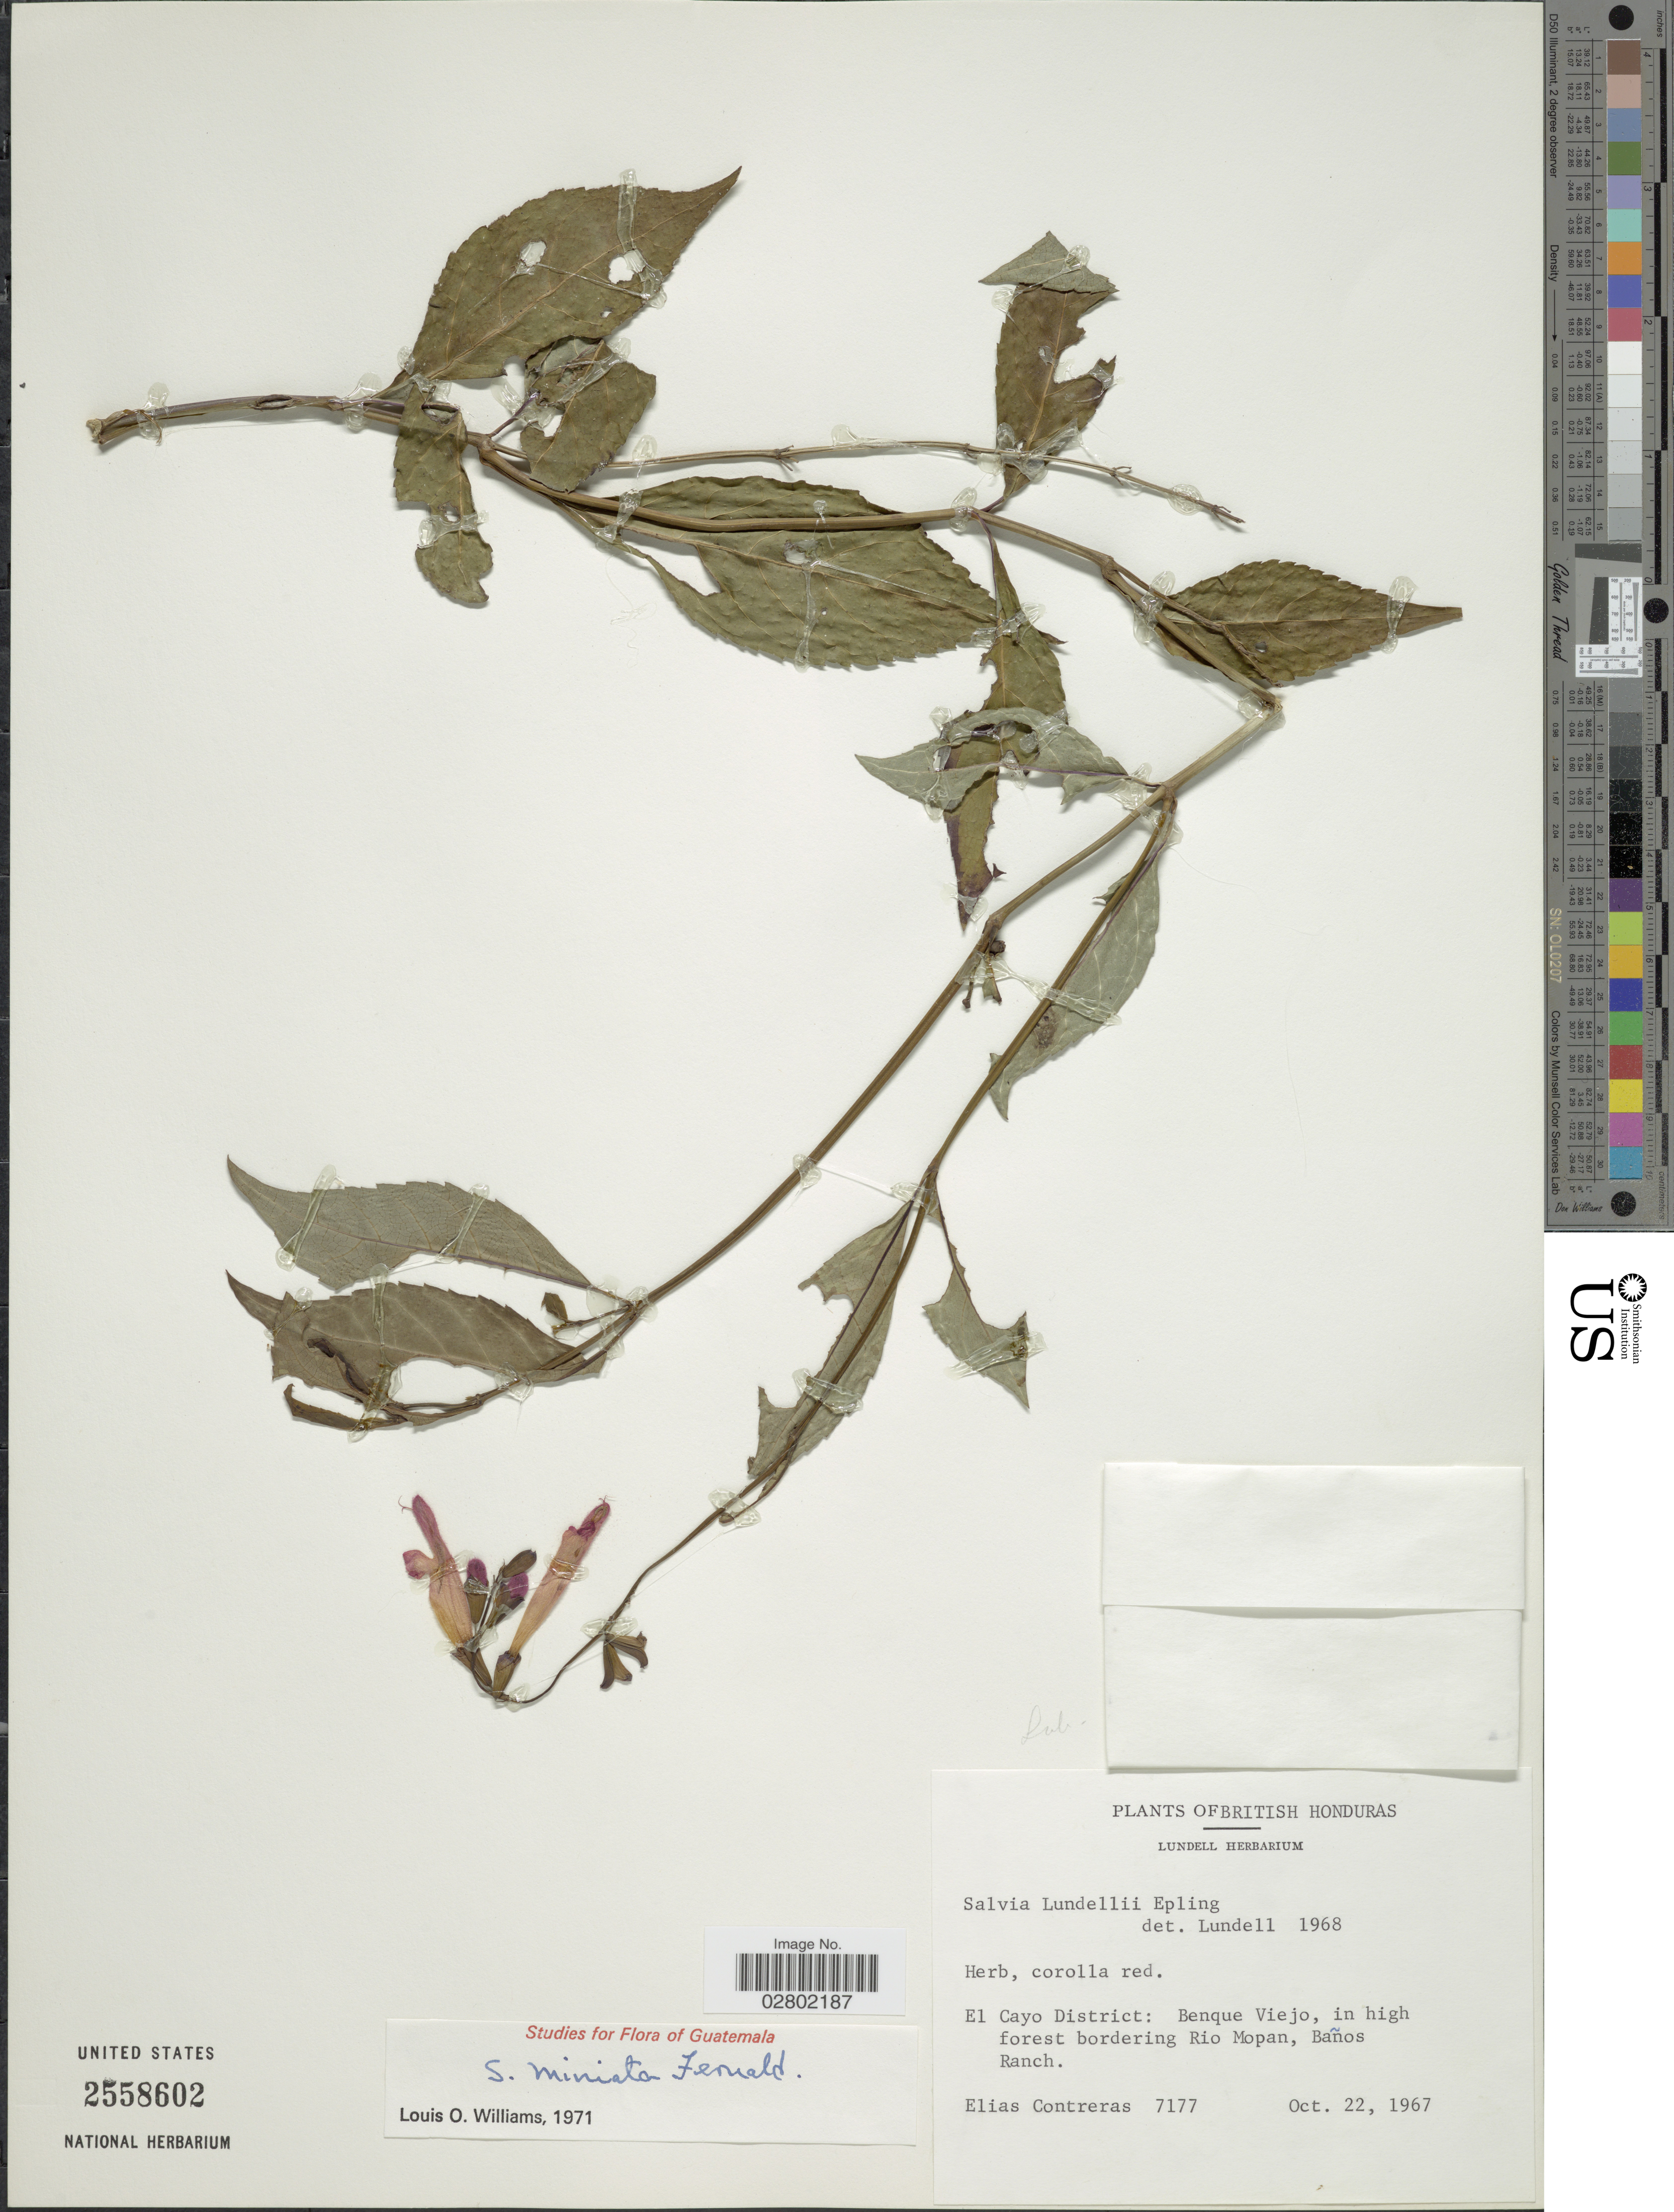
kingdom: Plantae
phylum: Tracheophyta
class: Magnoliopsida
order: Lamiales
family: Lamiaceae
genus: Salvia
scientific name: Salvia miniata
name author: Fernald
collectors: E. Contreras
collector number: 7177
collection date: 1967-10-22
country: Belize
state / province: Cayo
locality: British Honduras, El Cayo District: Benque Viejo, in high forest bordering Rio Mopan, Baños Ranch.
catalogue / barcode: US 2558602